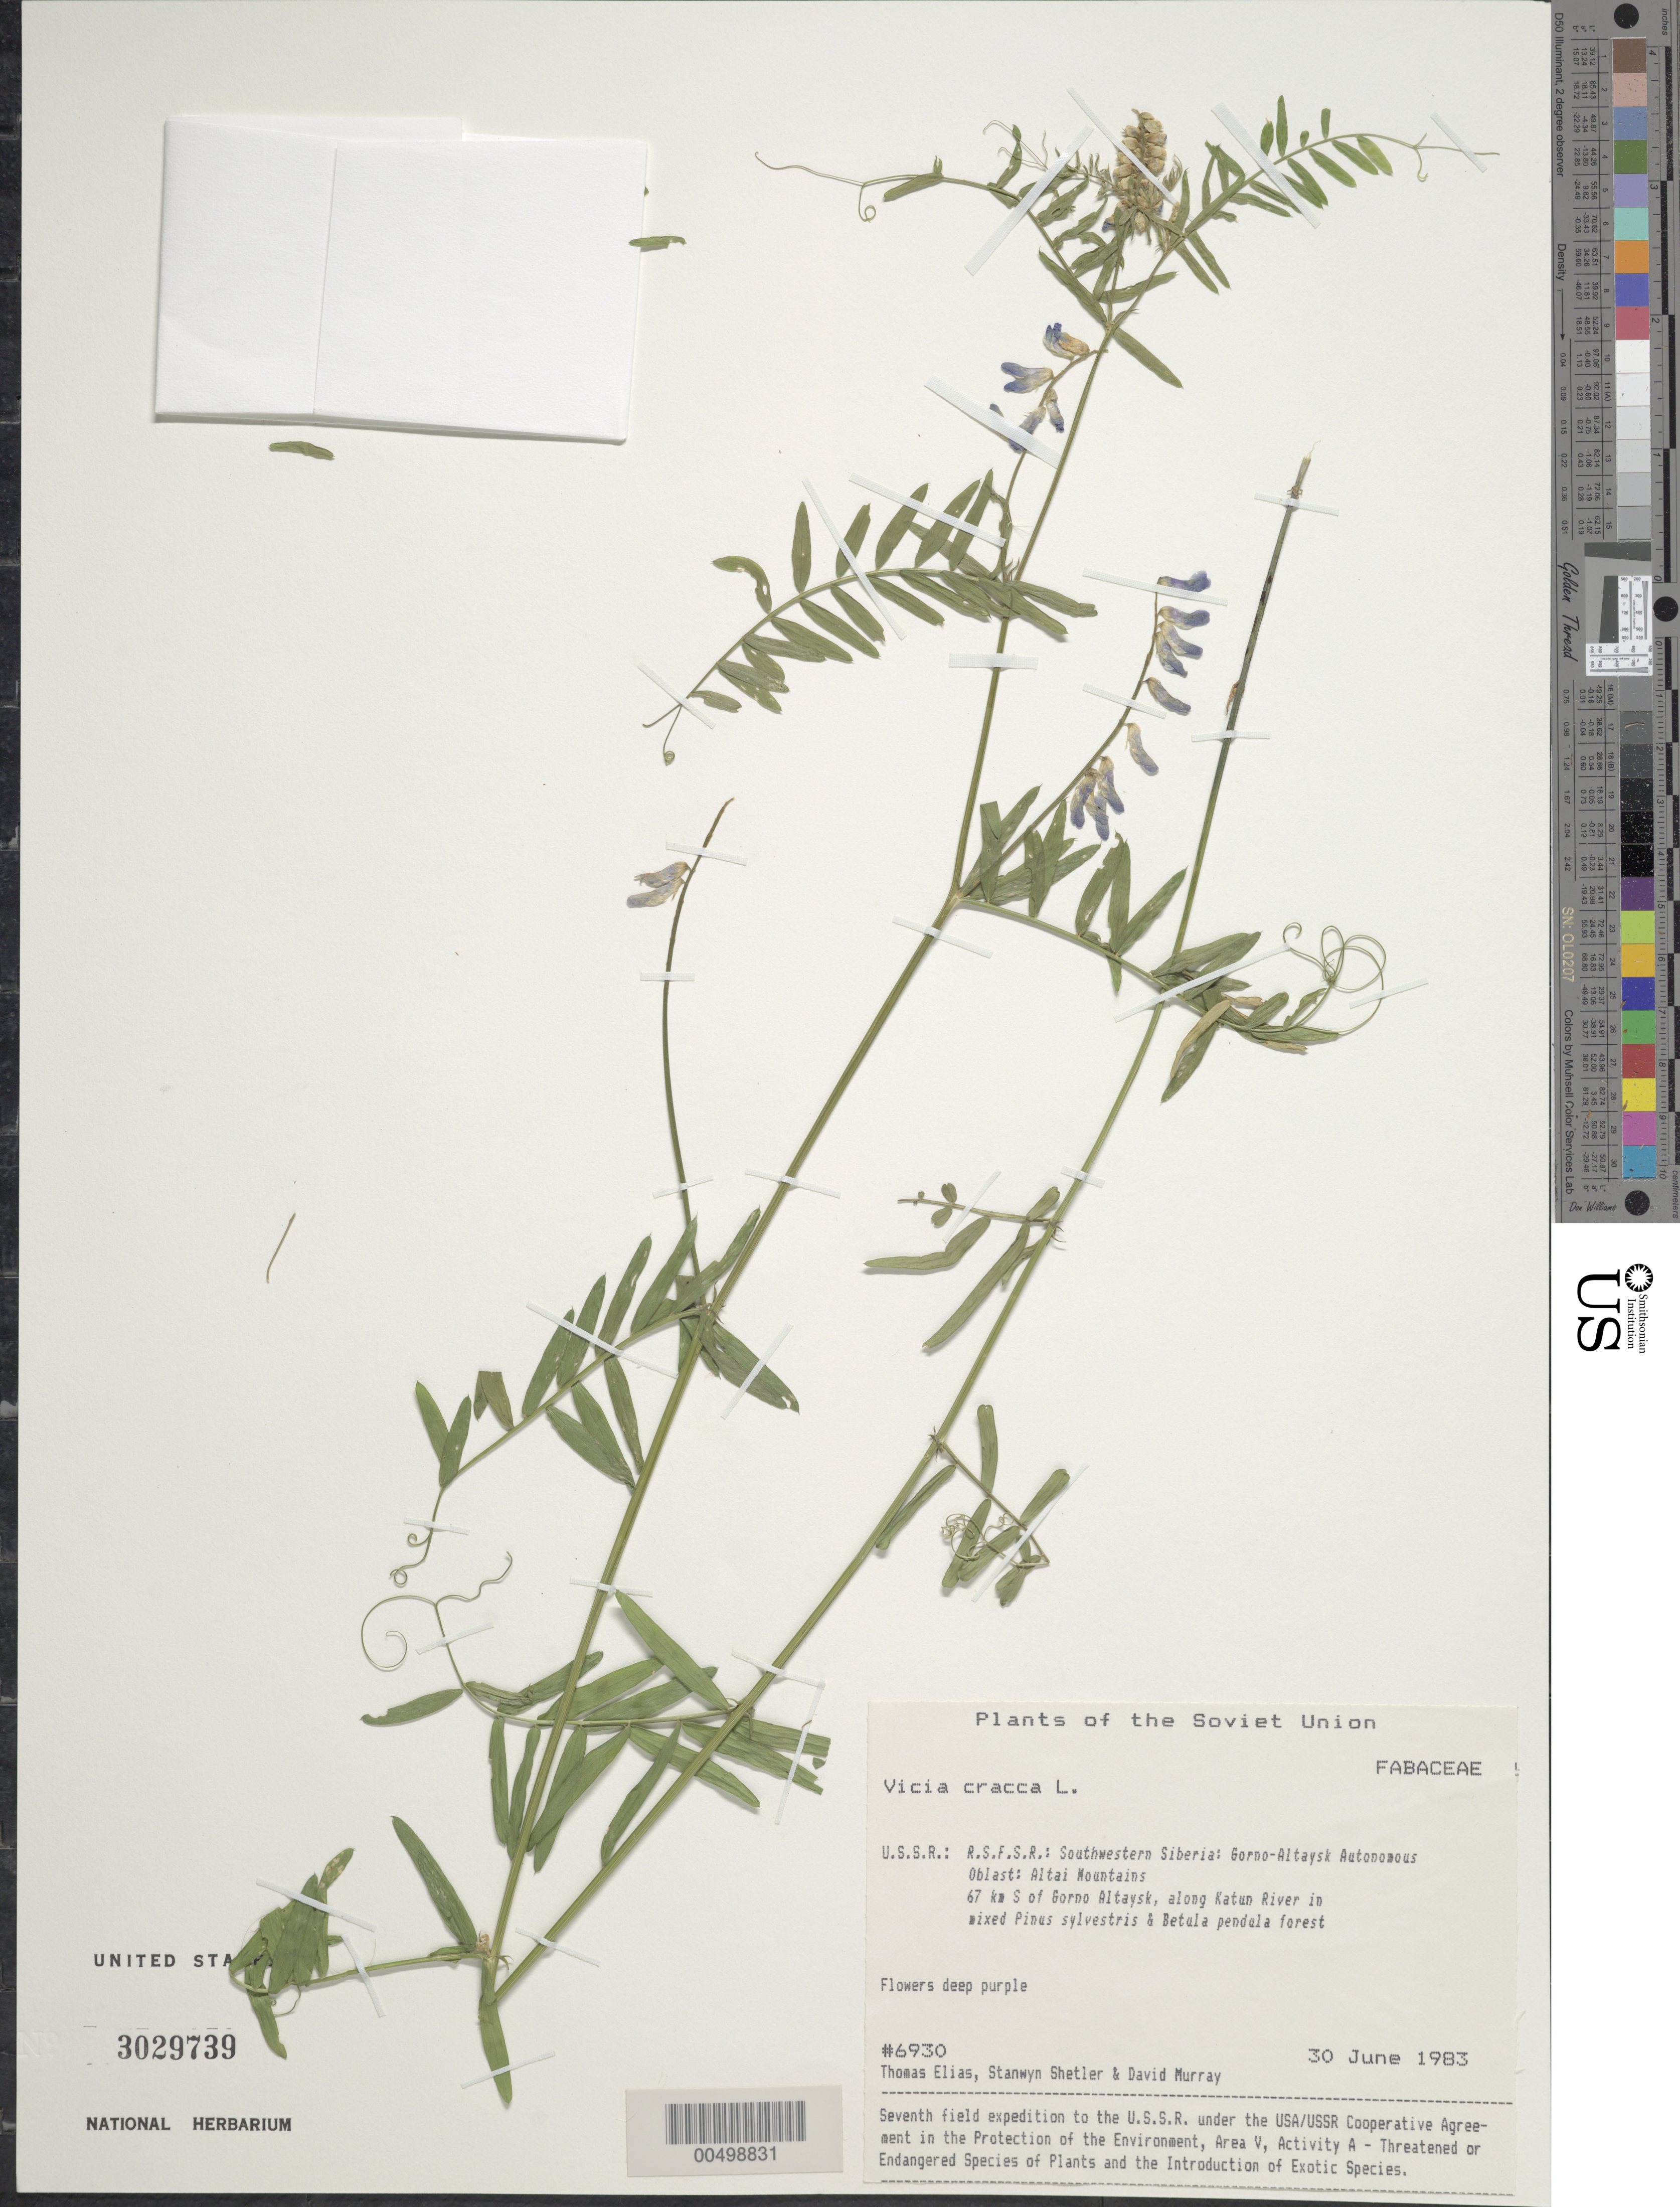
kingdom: Plantae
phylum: Tracheophyta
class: Magnoliopsida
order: Fabales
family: Fabaceae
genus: Vicia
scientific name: Vicia cracca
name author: L.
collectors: T. Elias, S. Shetler & D. F. Murray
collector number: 6930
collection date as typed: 30 Jun 1983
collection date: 1983-06-30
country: Russian Federation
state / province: Altai Republic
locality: Altai Mountains, 67 km S of Gorno-Altaysk, along Katun River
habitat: in mixed Pinus sylvestris and Betula pendula forest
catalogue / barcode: US 3029739